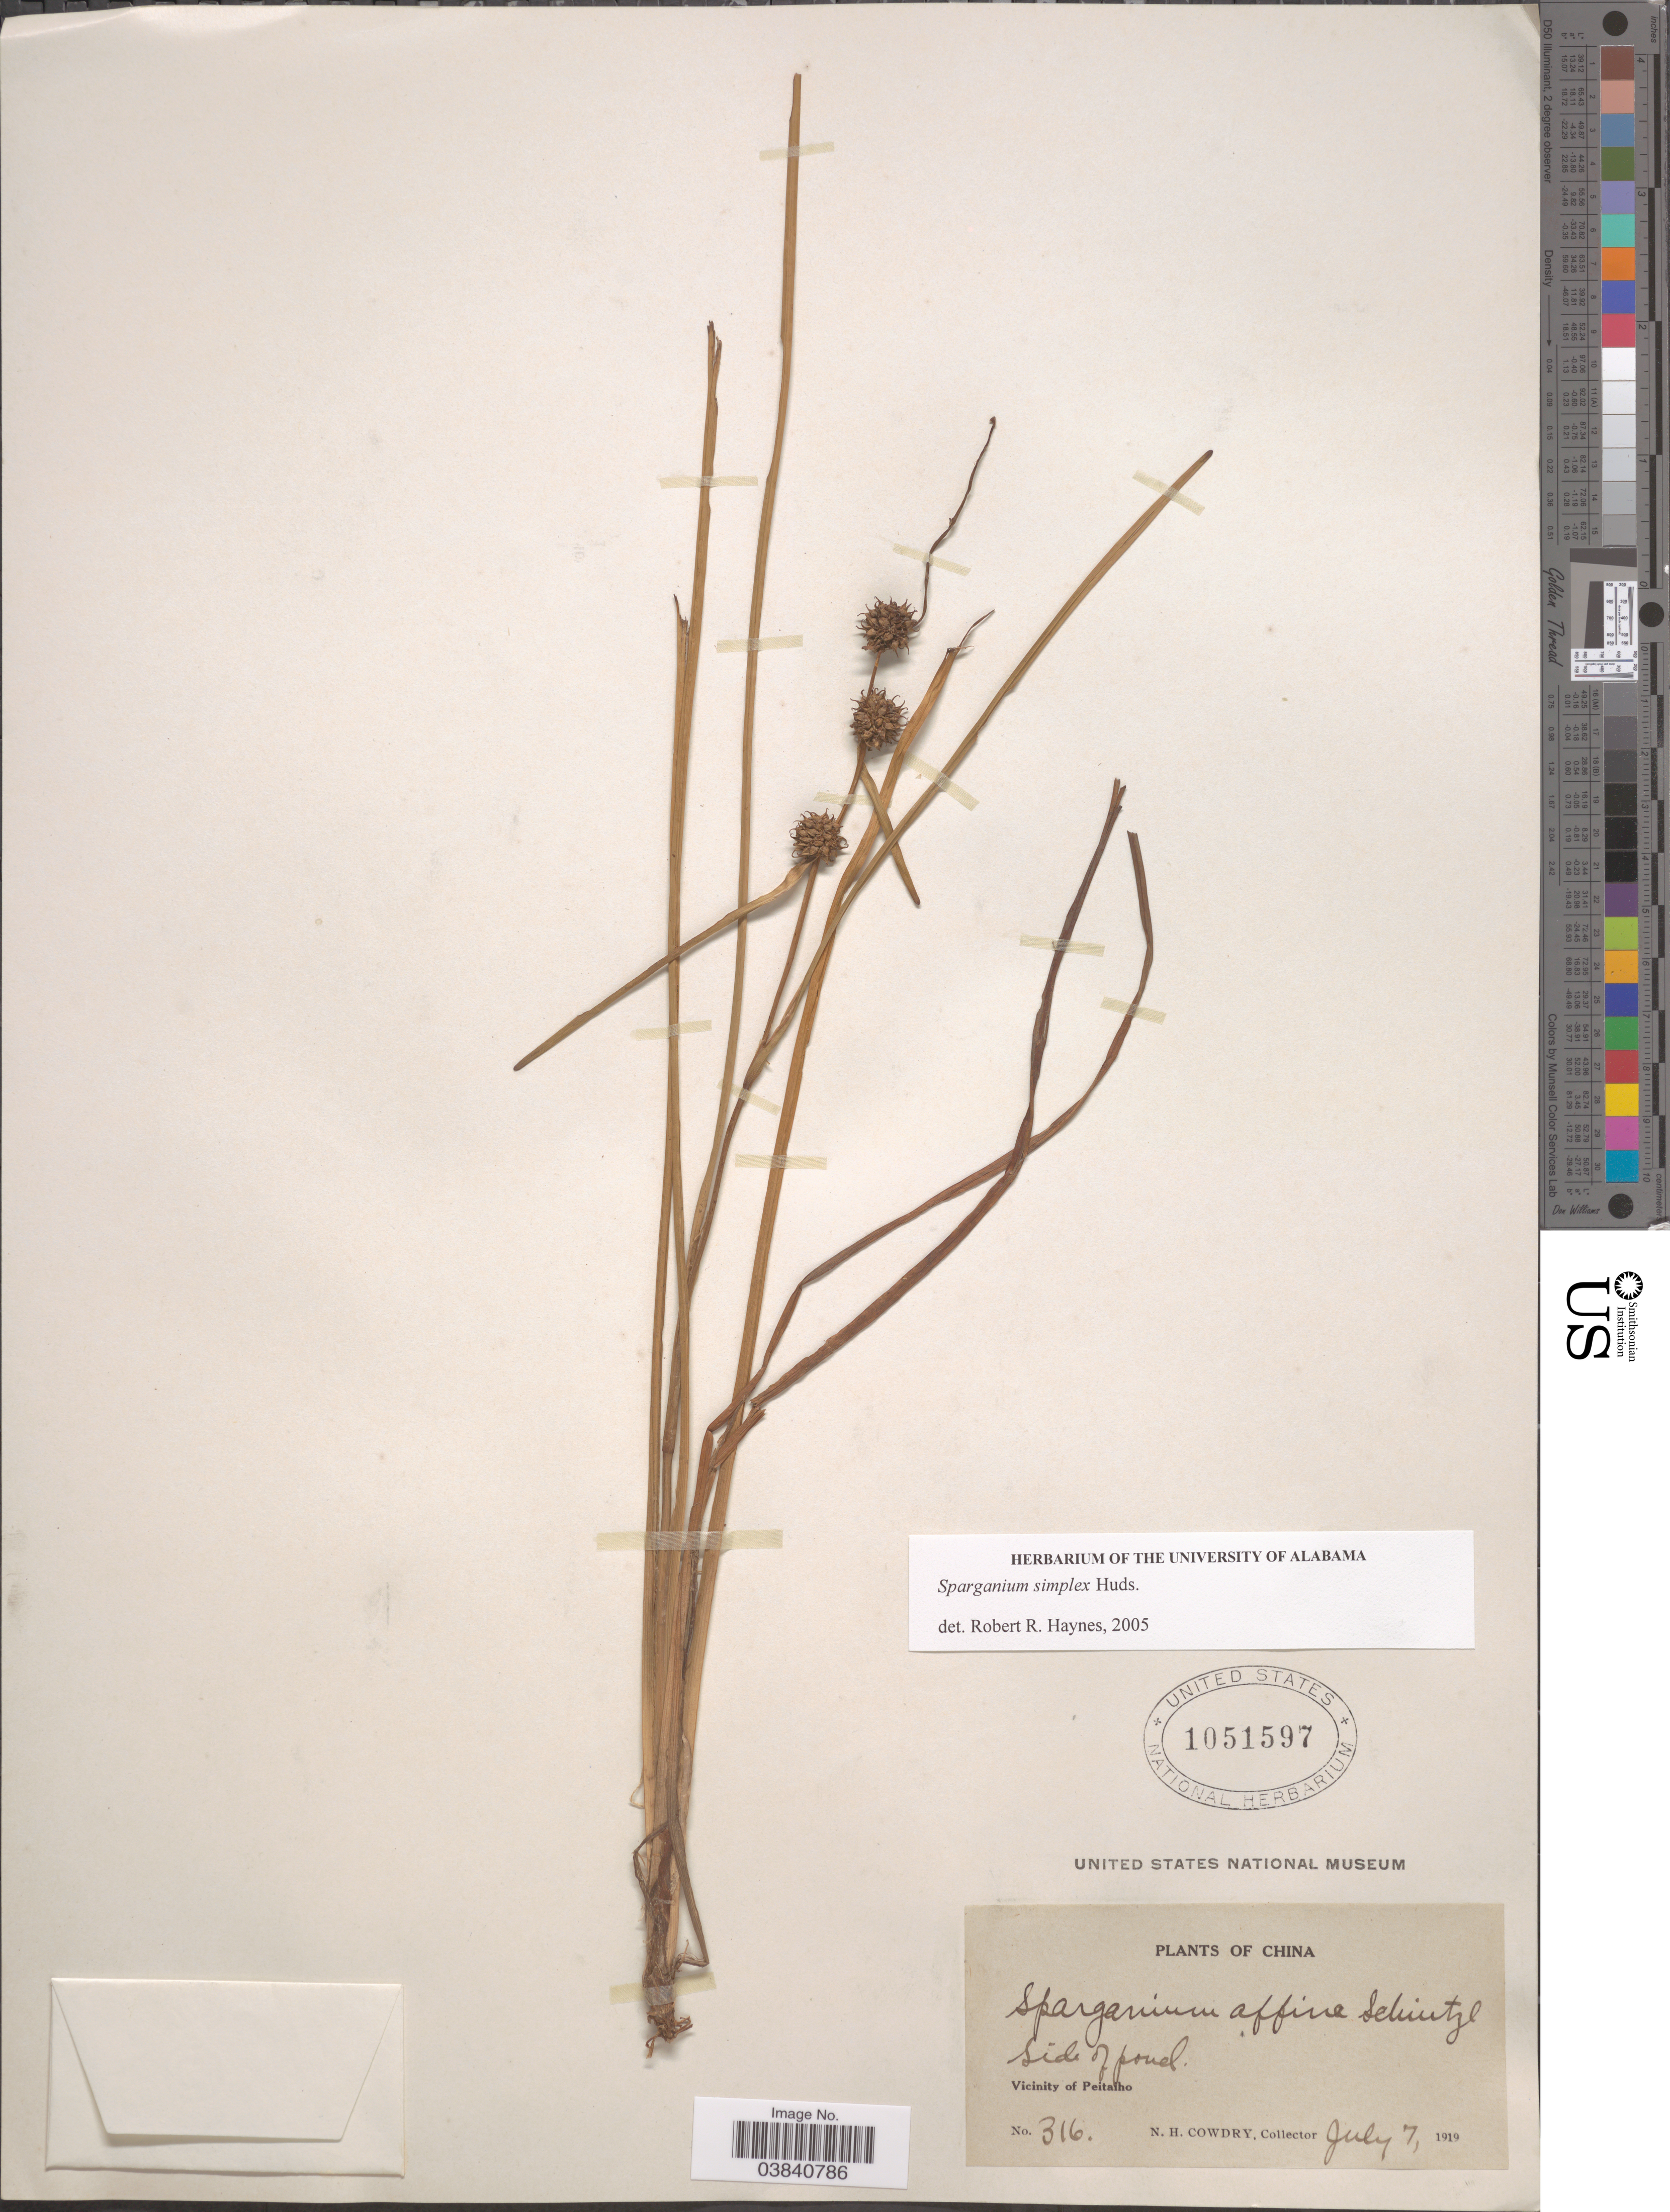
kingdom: Plantae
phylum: Tracheophyta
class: Liliopsida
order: Poales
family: Typhaceae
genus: Sparganium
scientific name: Sparganium simplex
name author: Huds.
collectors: N. H. Cowdry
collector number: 316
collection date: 1919-07-07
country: China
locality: Vicinity of Peitaiho.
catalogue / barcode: US 1051597